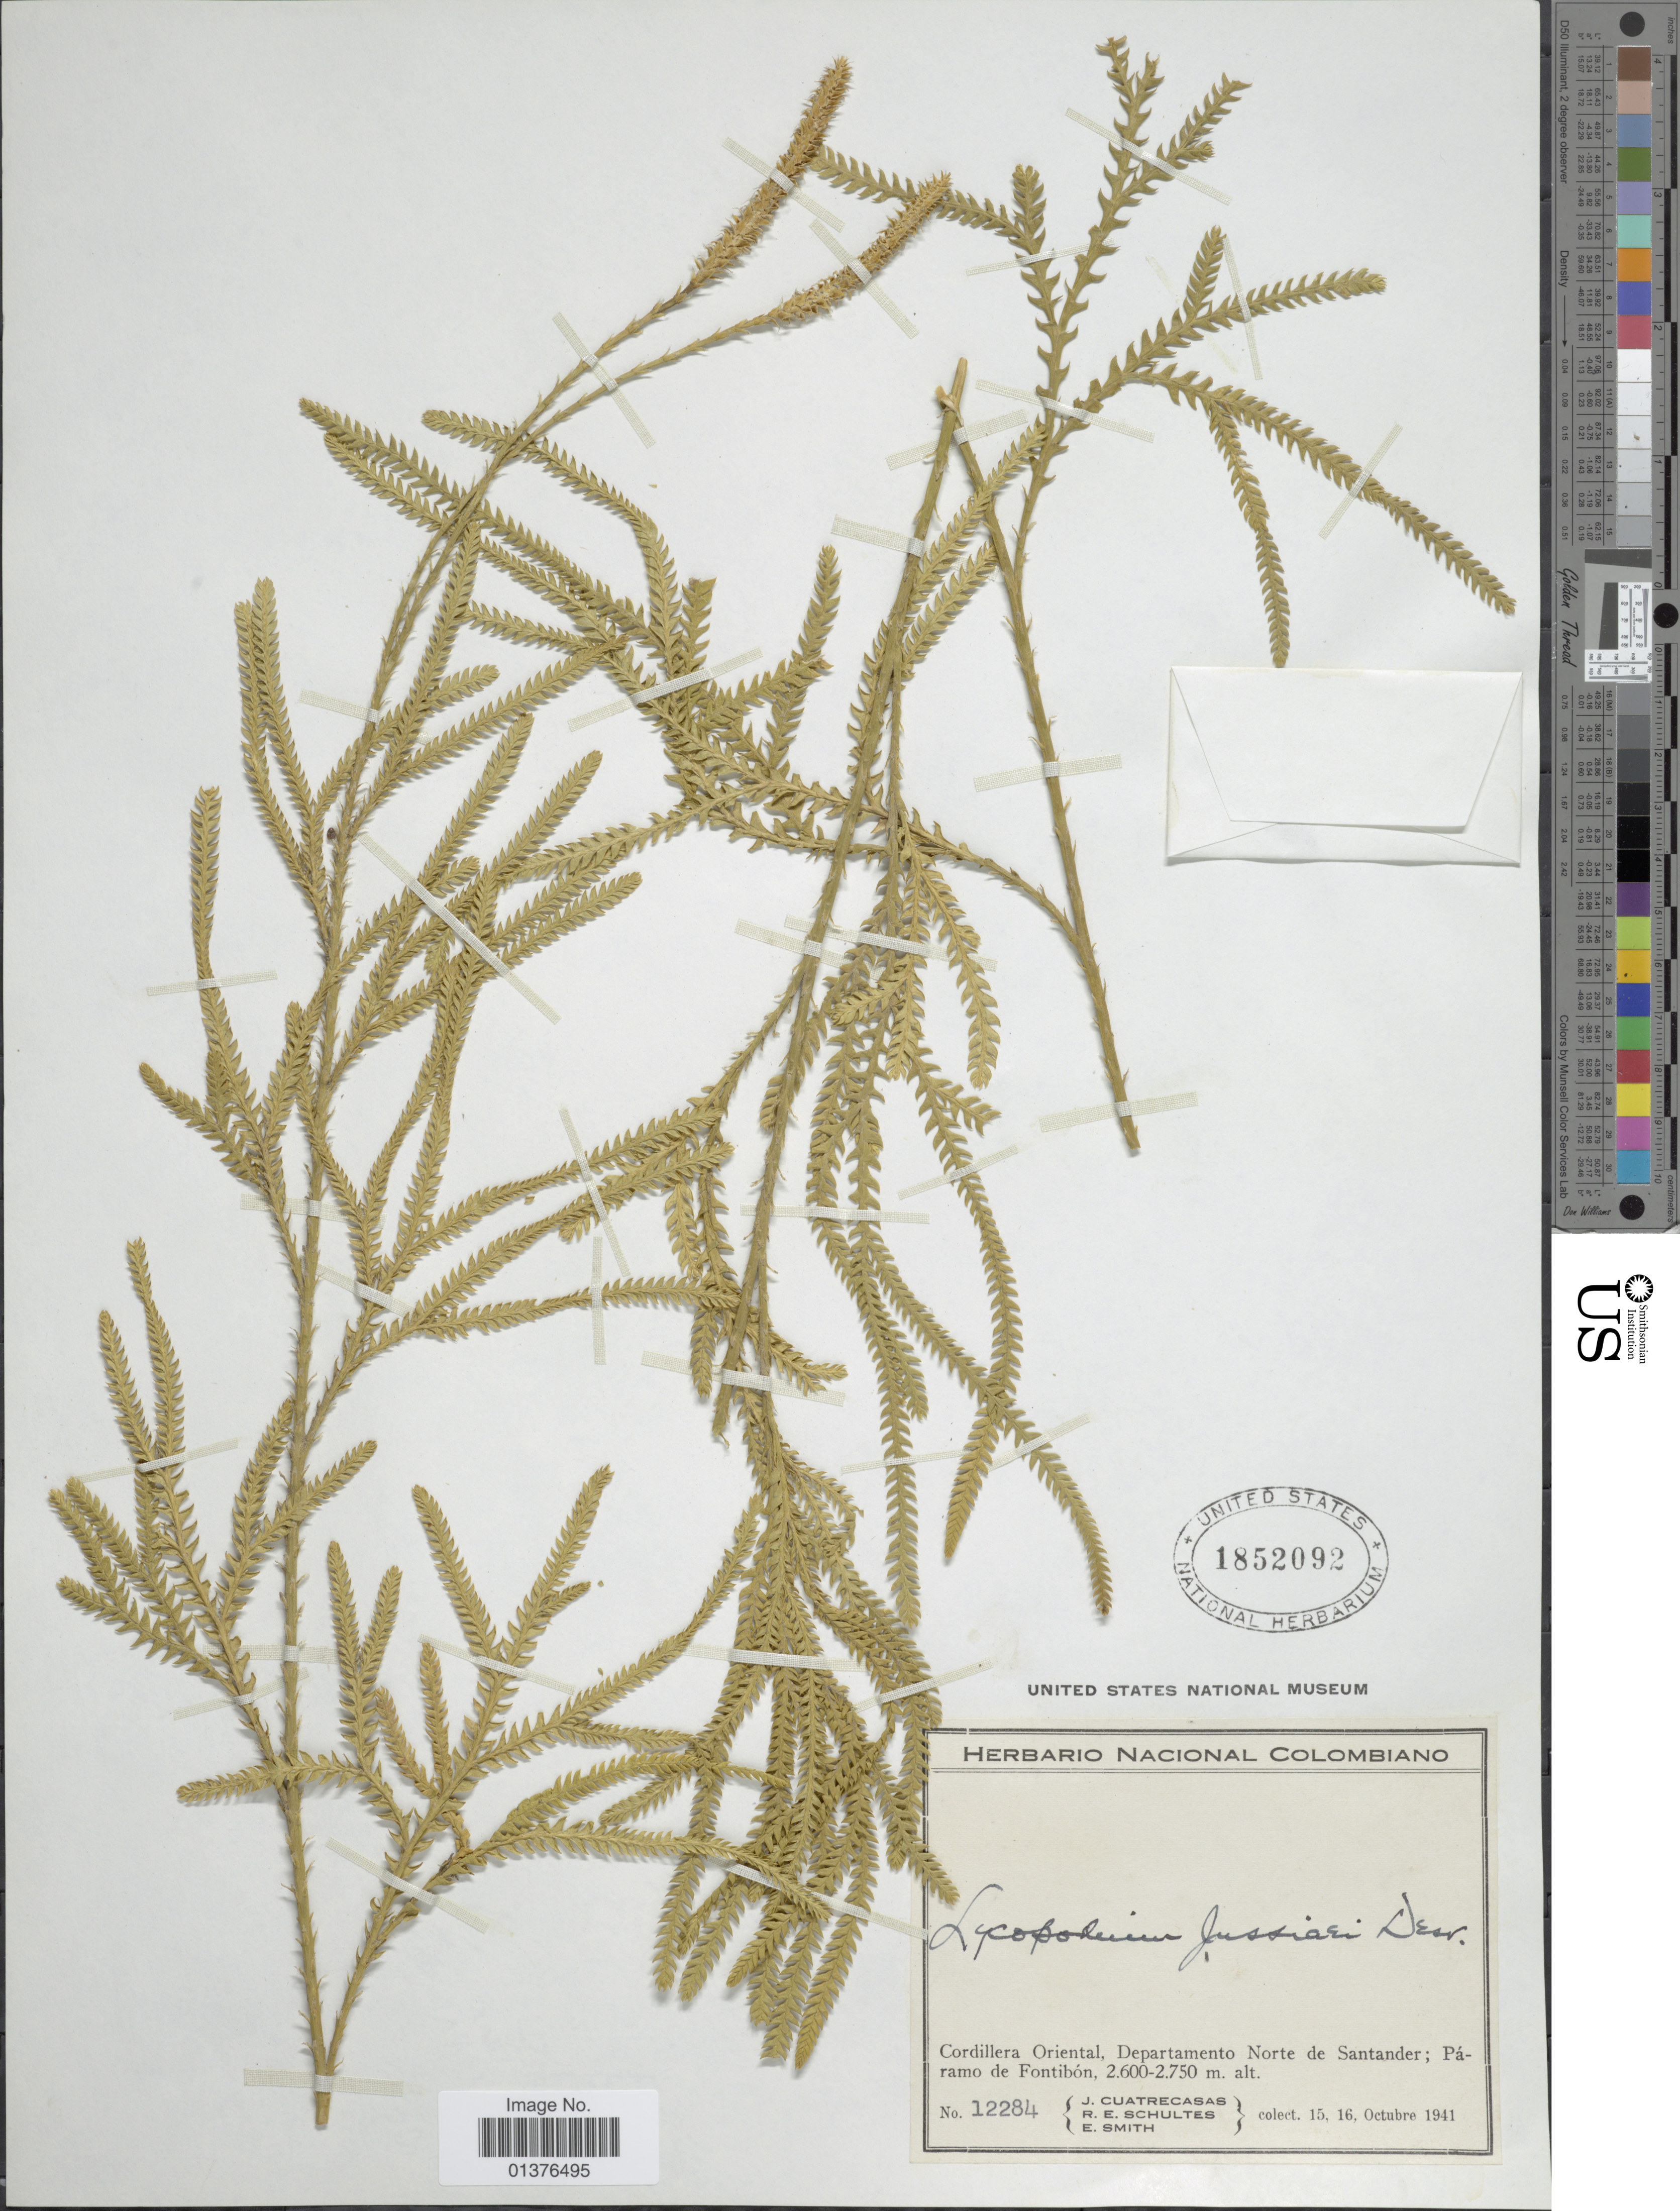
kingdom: Plantae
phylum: Tracheophyta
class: Lycopodiopsida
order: Lycopodiales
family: Lycopodiaceae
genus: Diphasium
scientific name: Diphasium jussiaei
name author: (Desv.) C. Presl ex Rothm.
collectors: J. Cuatrecasas, R. E. Schultes & C. E. Smith Jr.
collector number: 12284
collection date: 1941-10-15/1941-10-16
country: Colombia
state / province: Santander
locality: Cordillera Oriental, Departamento Norte de Santandes: Páramo de Fontibón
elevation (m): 2600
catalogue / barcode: US 1852092